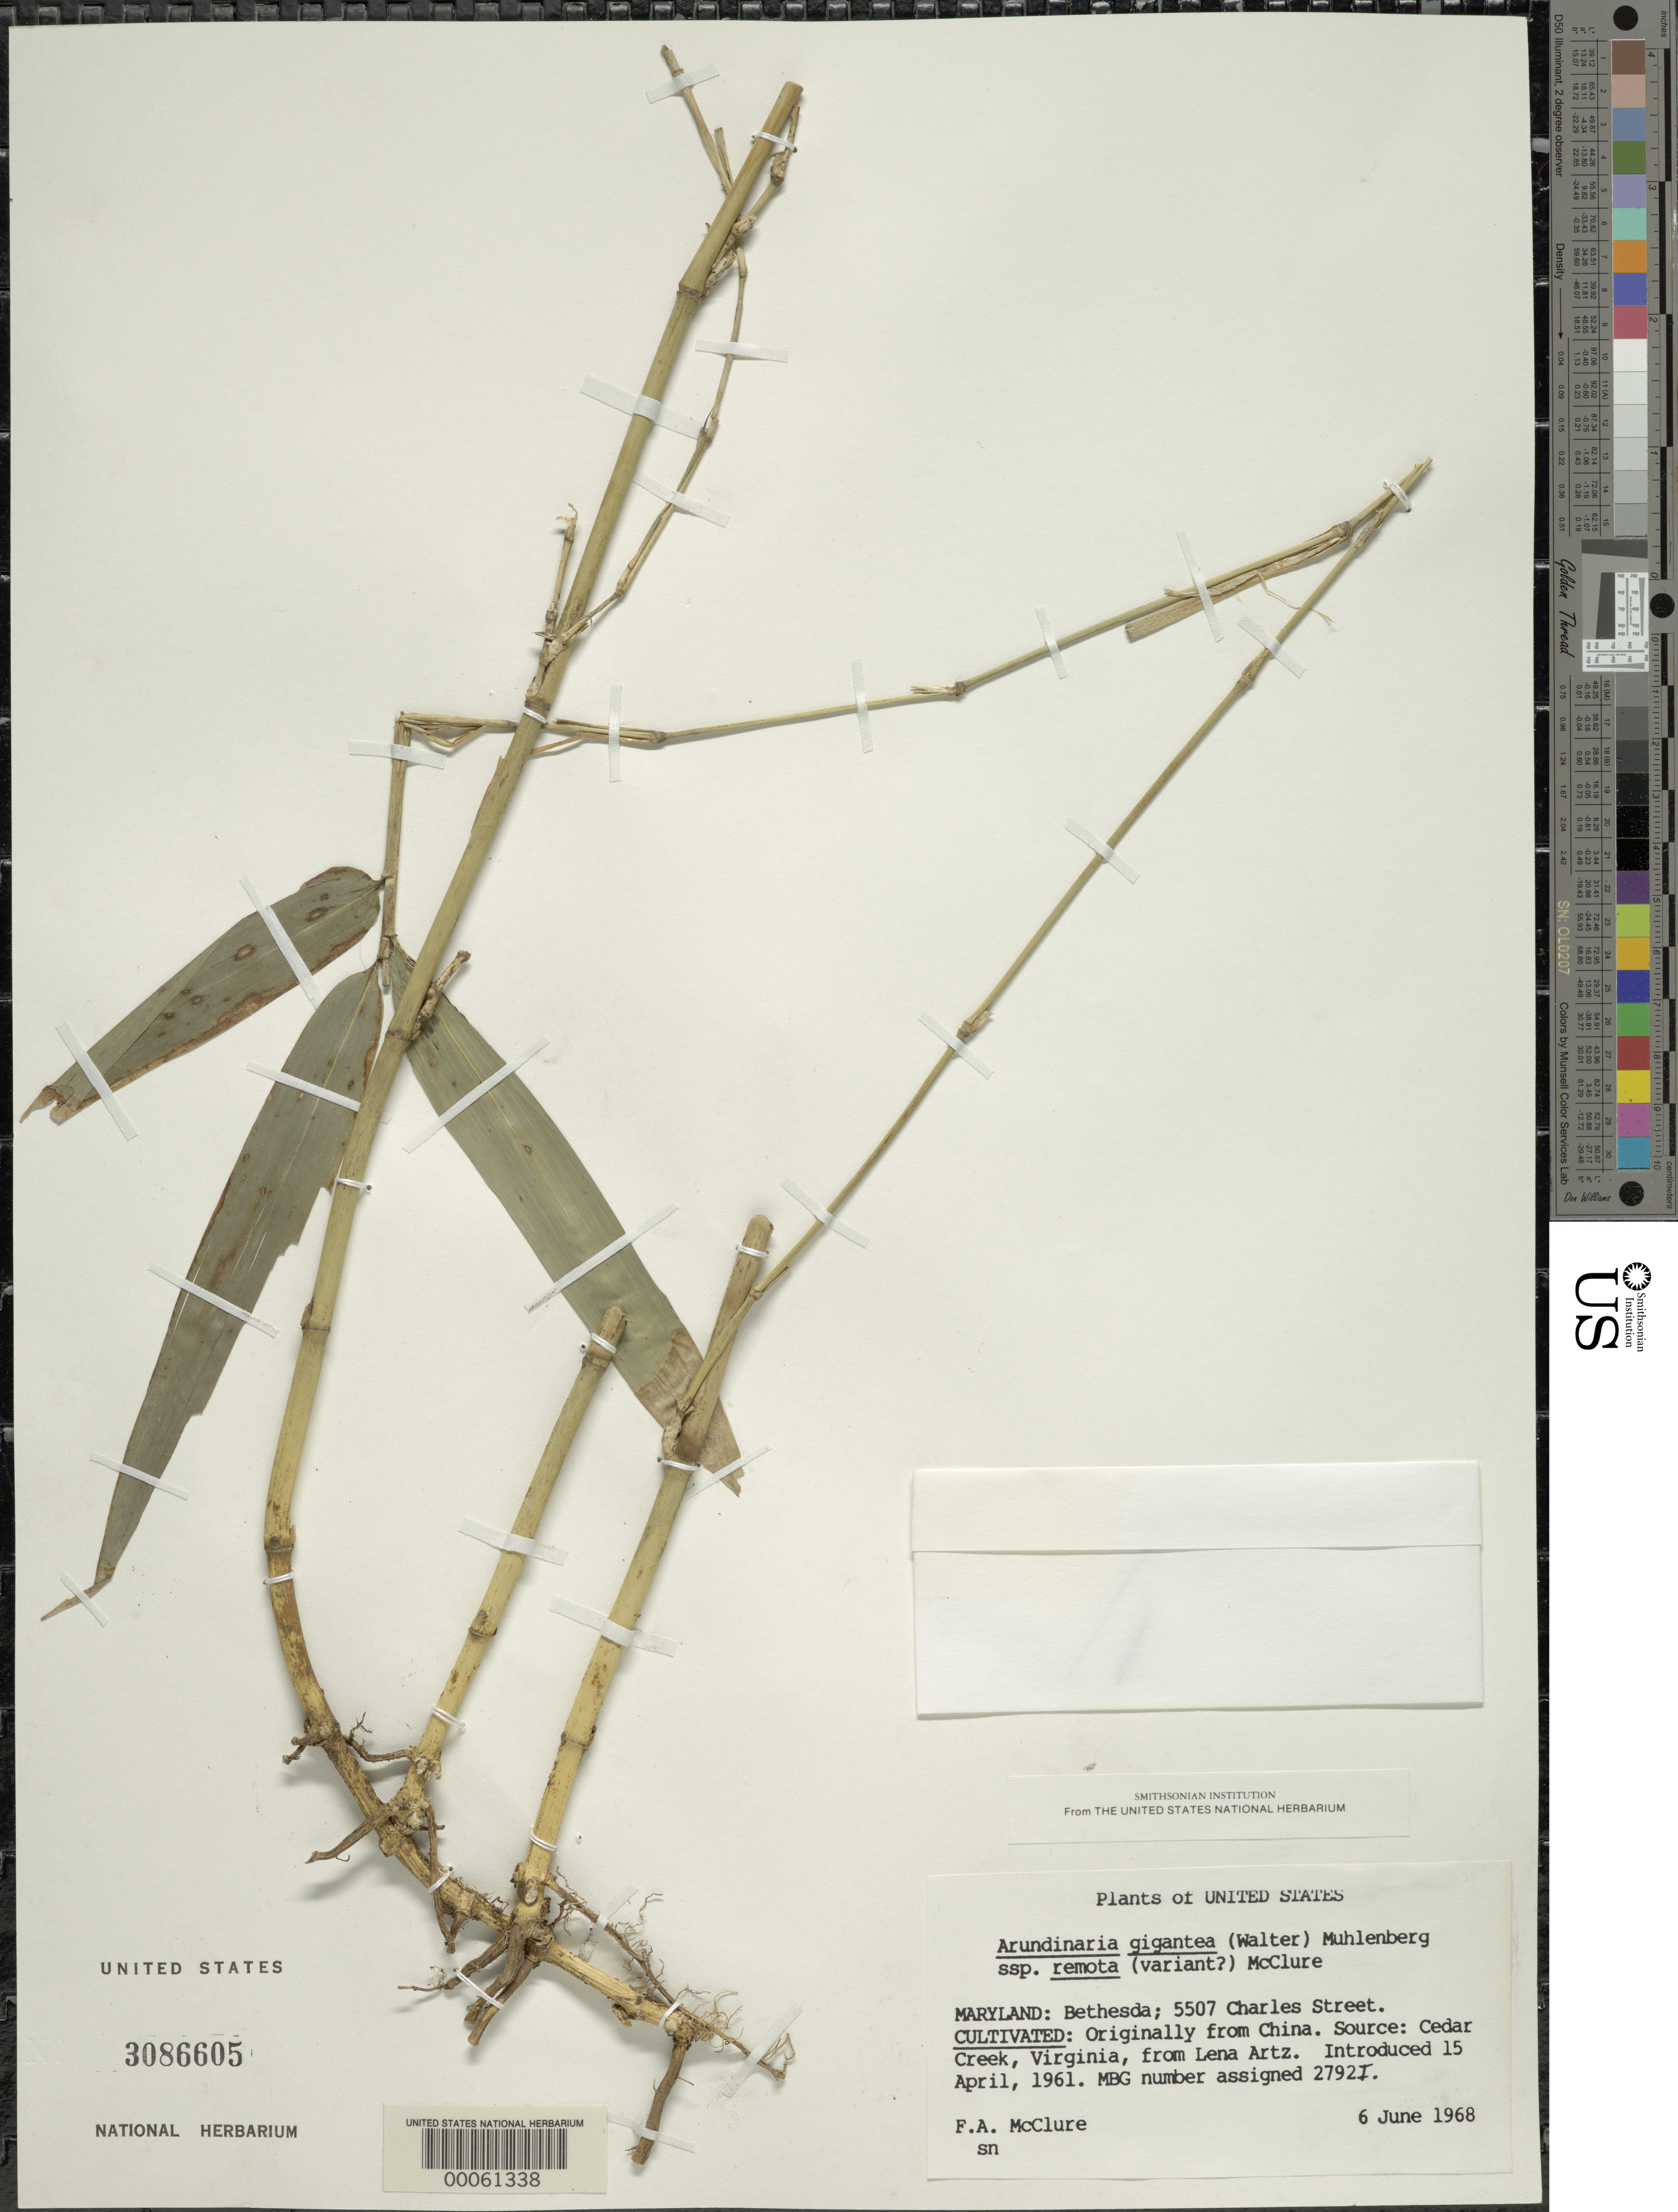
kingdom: Plantae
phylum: Tracheophyta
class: Liliopsida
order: Poales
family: Poaceae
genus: Arundinaria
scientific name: Arundinaria gigantea subsp. remota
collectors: F. A. McClure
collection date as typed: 06 Jun 1968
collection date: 1968-06-06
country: United States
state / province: Maryland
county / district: Montgomery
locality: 5507 Charles Street, Bethesda (McClure's garden)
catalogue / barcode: US 3086605